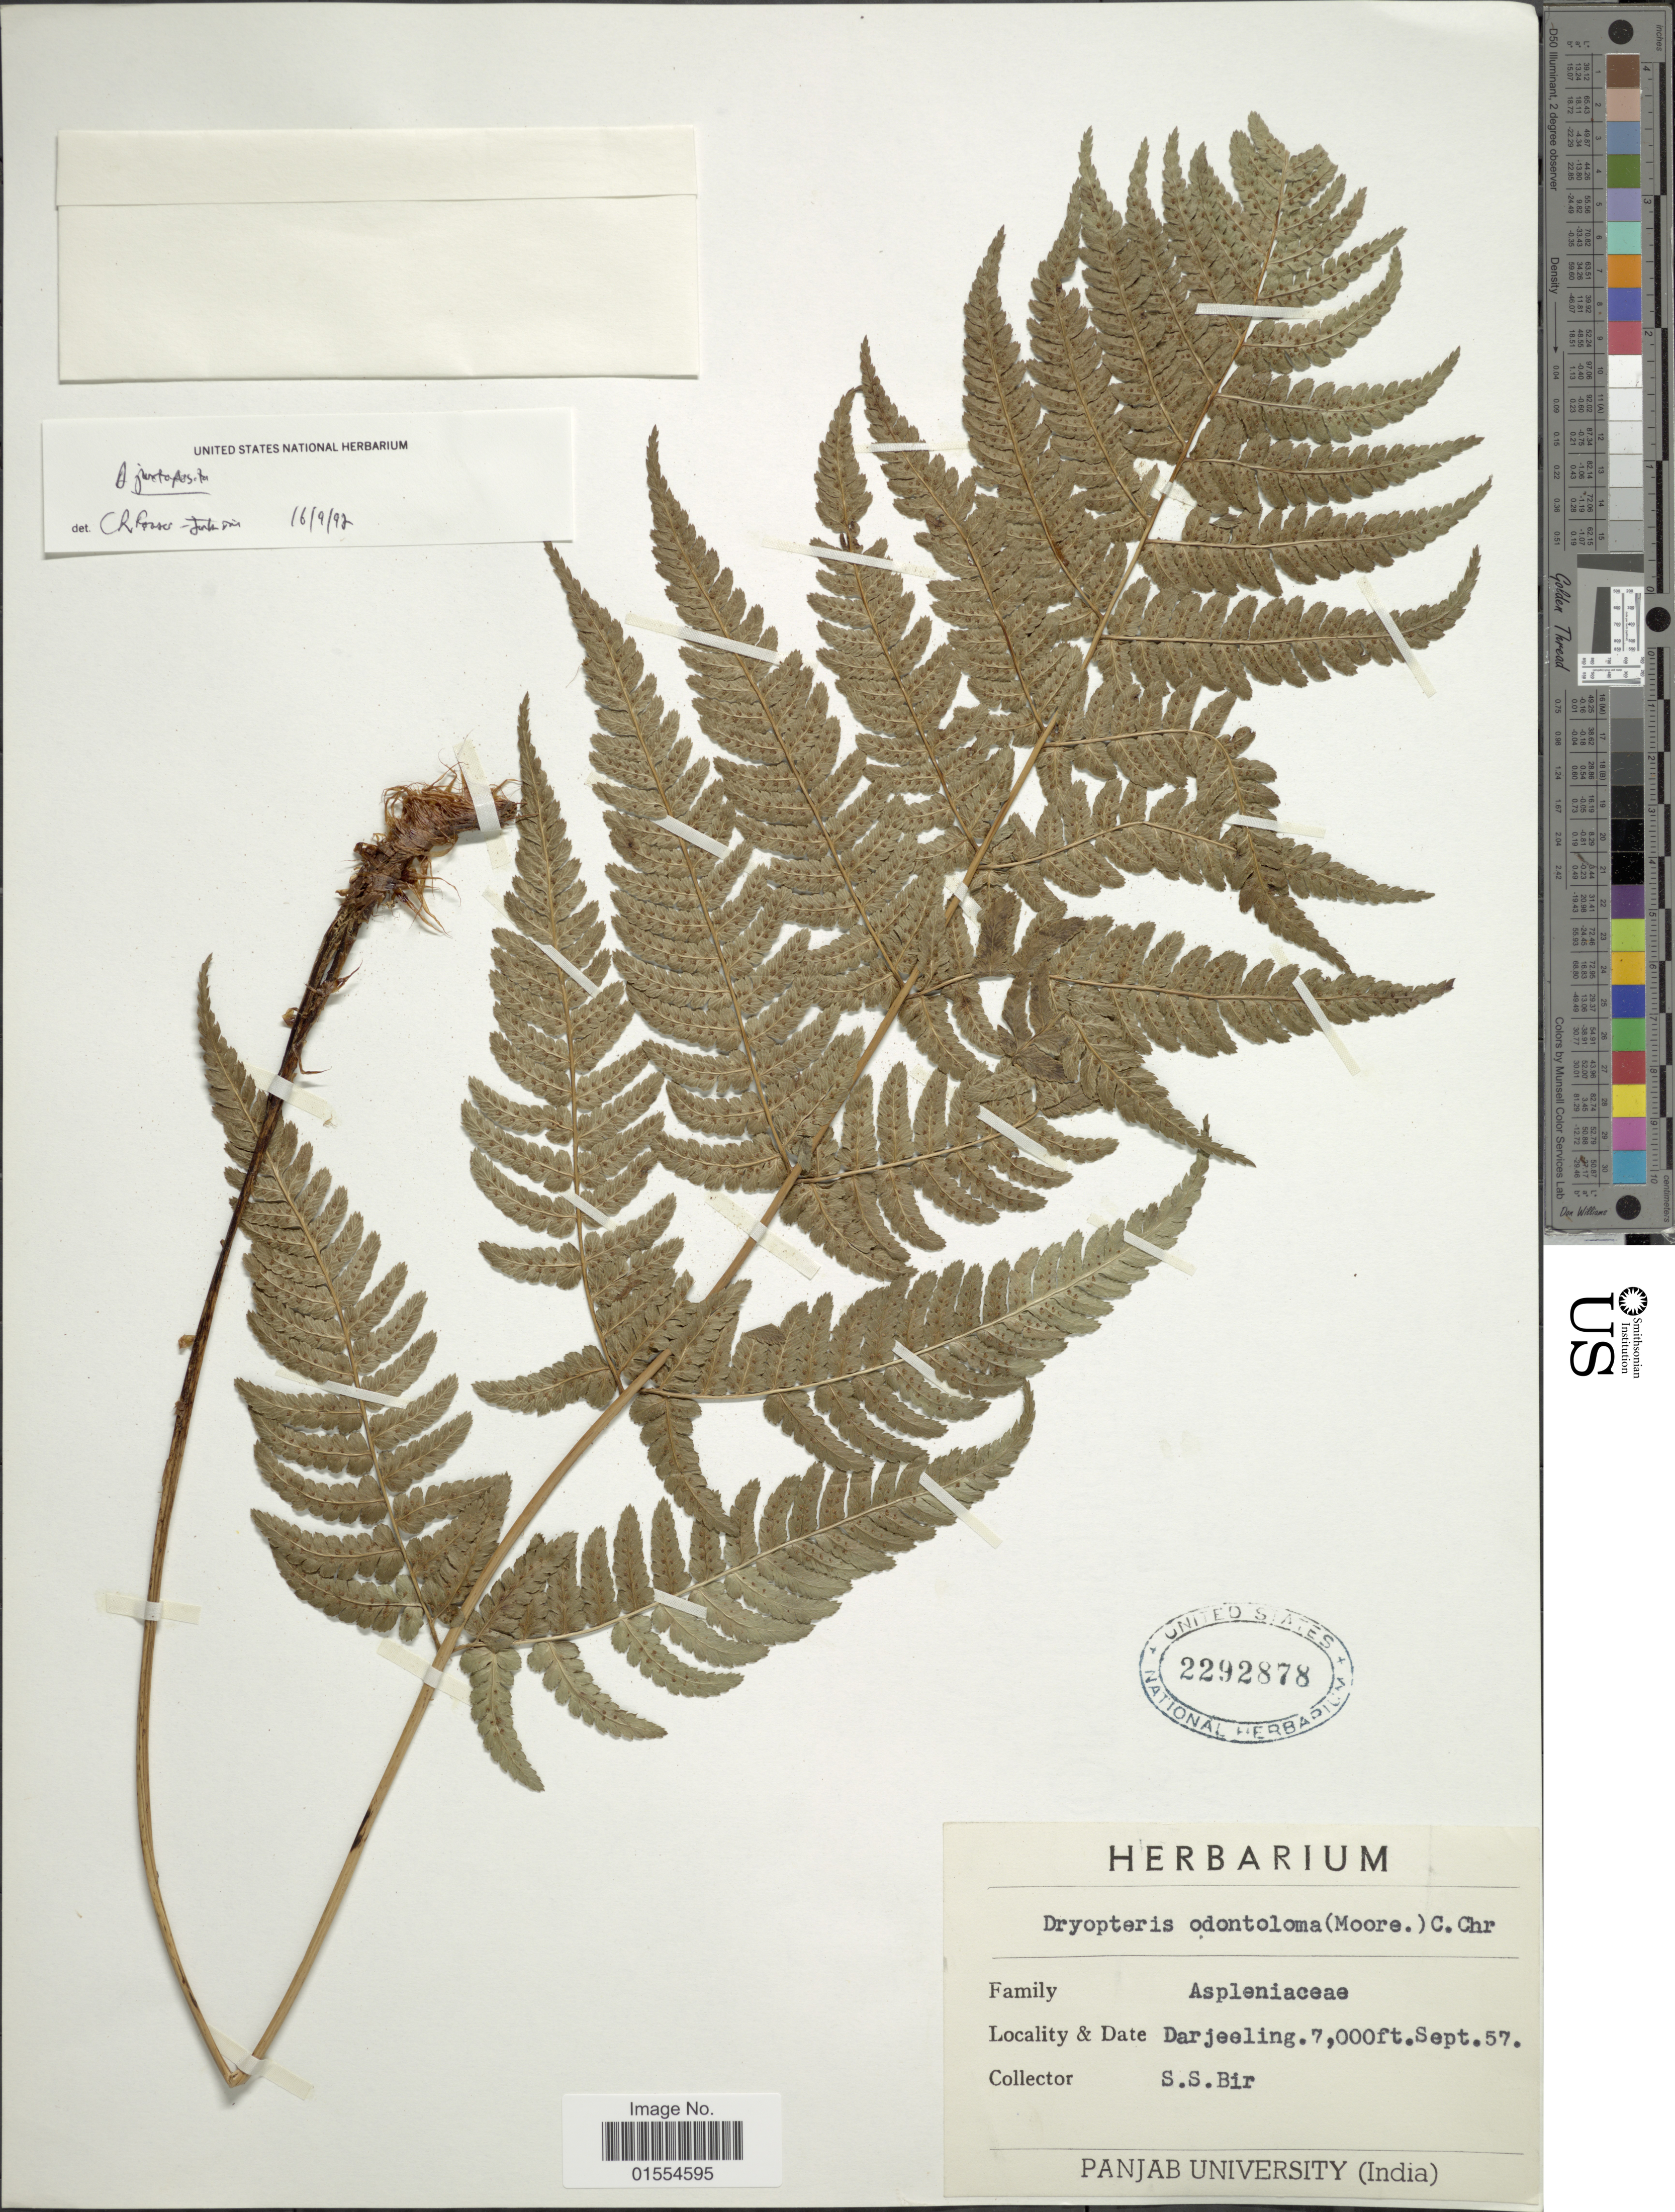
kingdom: Plantae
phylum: Tracheophyta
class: Polypodiopsida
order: Polypodiales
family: Dryopteridaceae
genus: Dryopteris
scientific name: Dryopteris odontoloma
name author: (Bedd.) C. Chr.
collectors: S. S. Bir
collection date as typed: Transcribed d/m/y: /9/57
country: India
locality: Darjeeling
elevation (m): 2134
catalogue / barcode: US 2292878